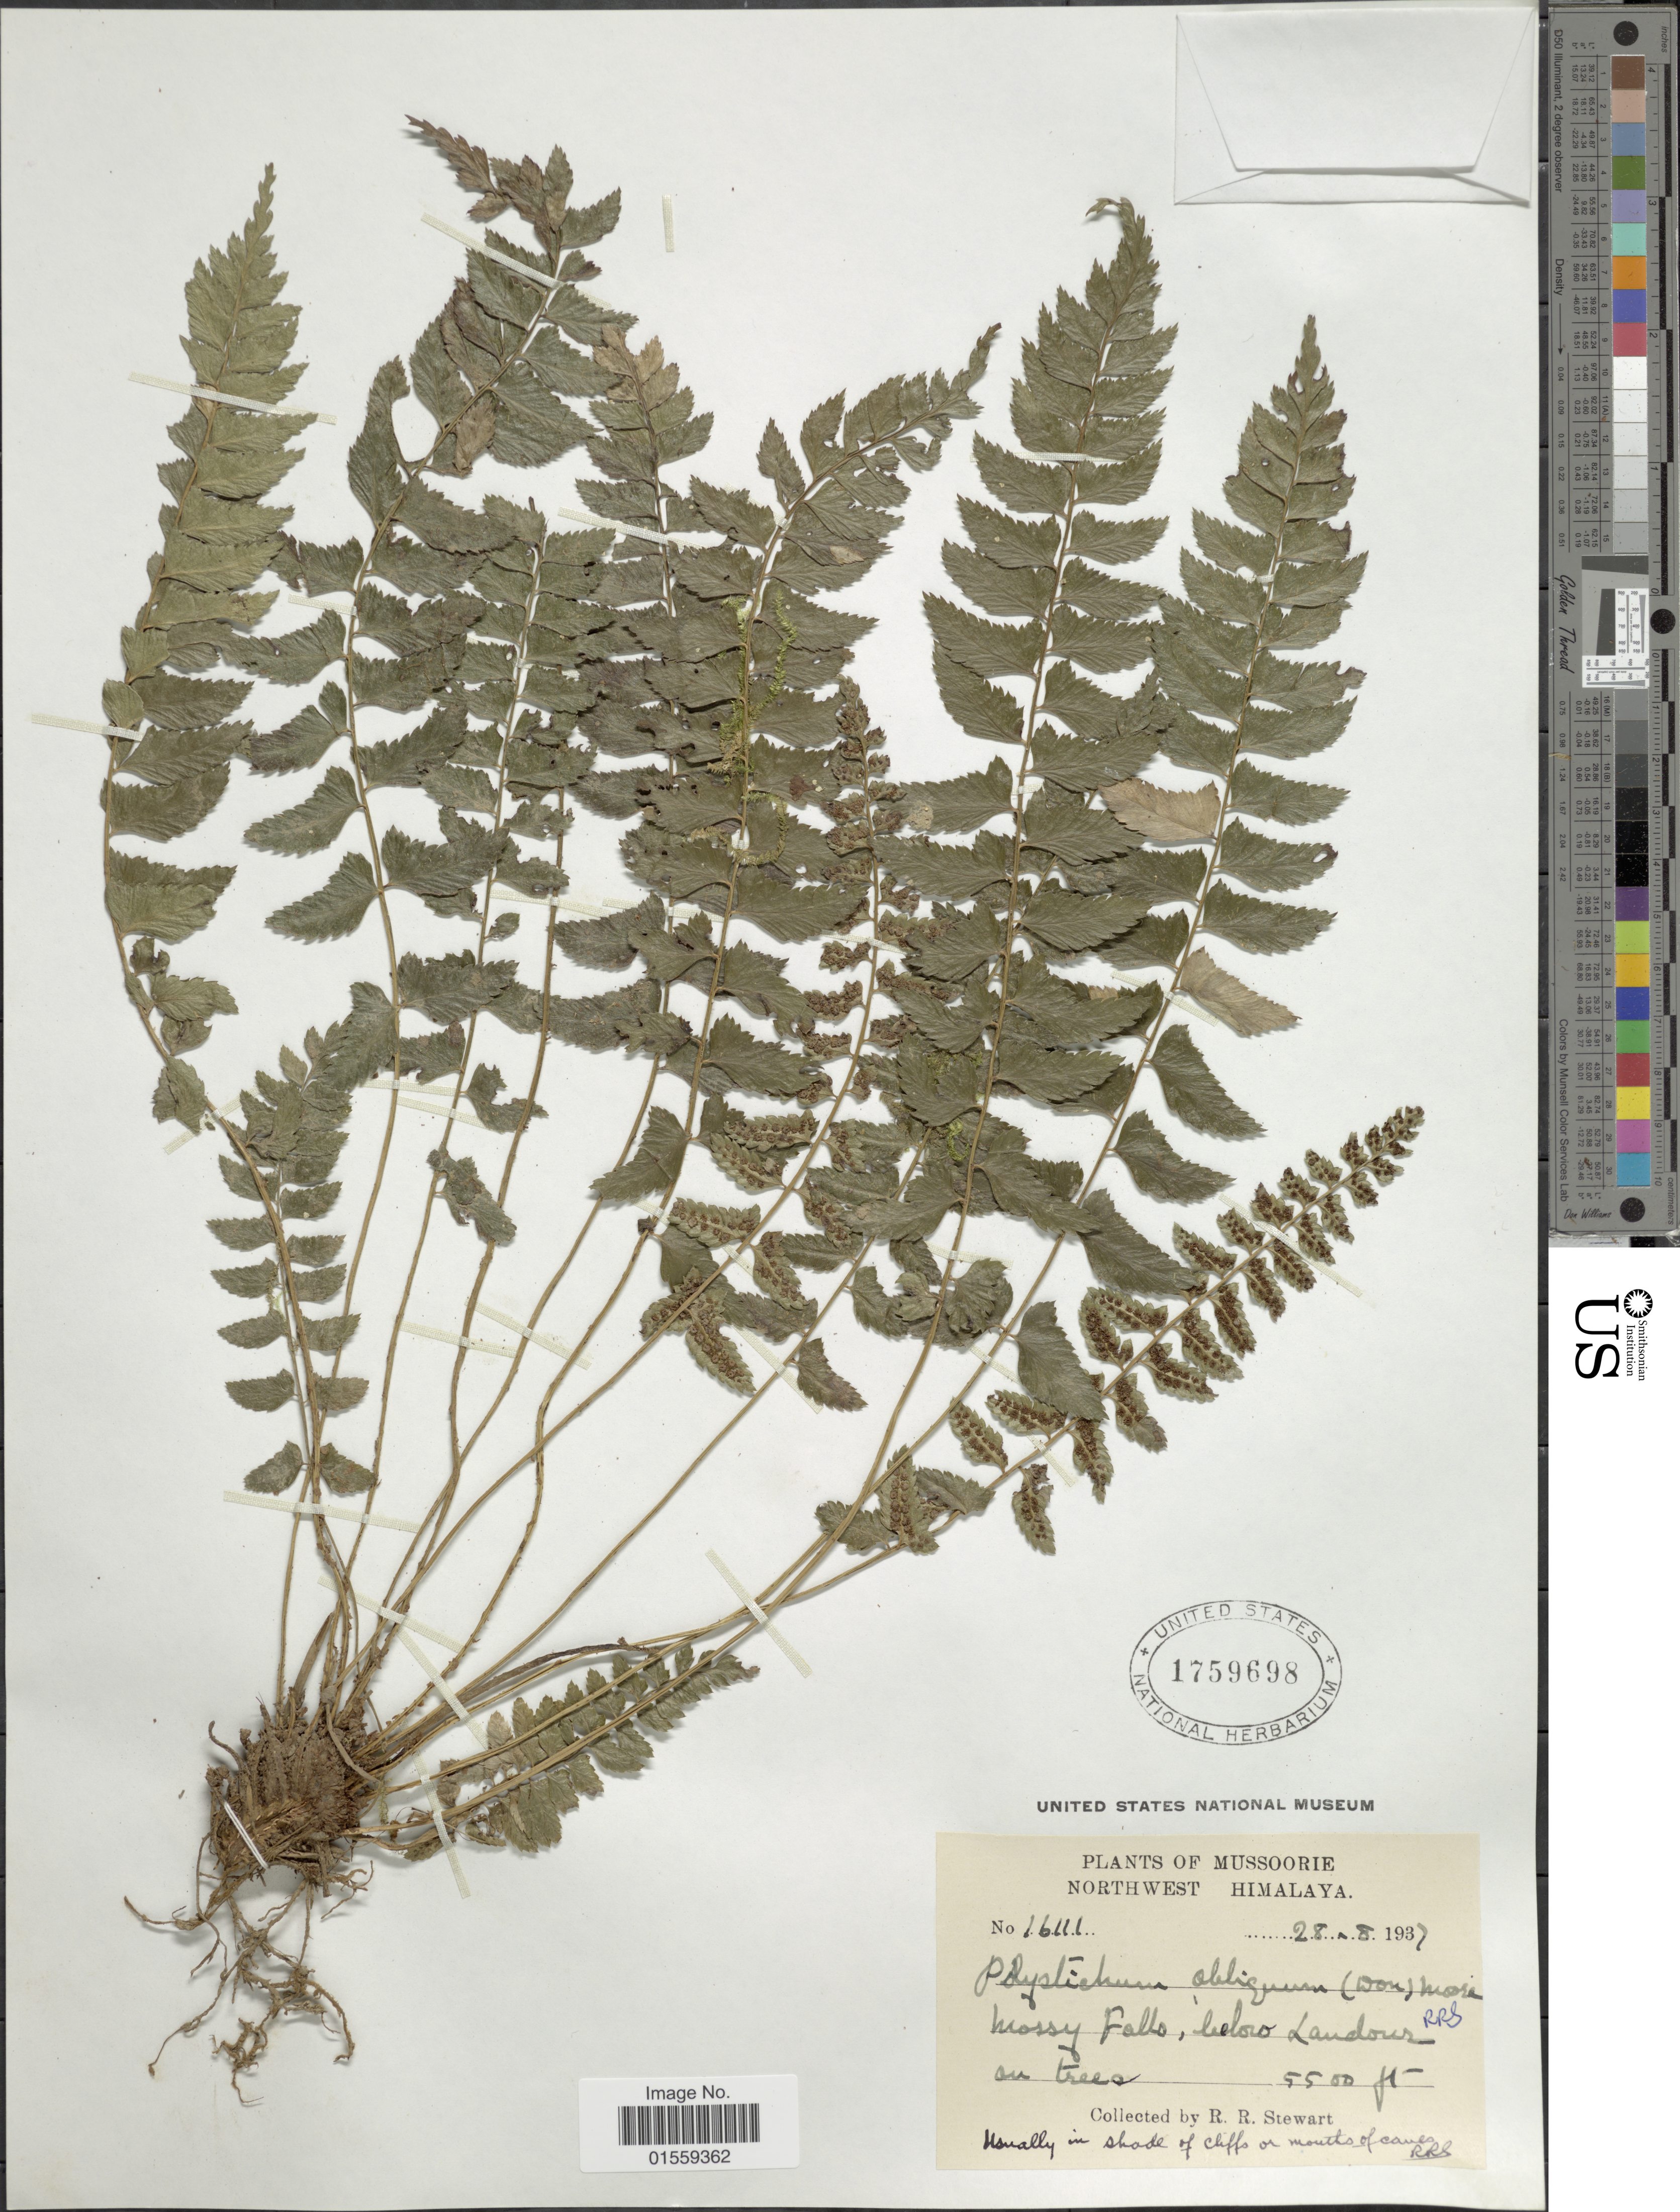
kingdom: Plantae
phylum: Tracheophyta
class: Polypodiopsida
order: Polypodiales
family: Dryopteridaceae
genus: Polystichum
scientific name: Polystichum obliquum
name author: (D. Don) T. Moore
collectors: R. R. Stewart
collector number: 1611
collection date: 1937-08-28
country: India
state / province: Uttarakhand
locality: Mussoorie, Northwest Himalaya, Mossy Falls, below Landour, on trees.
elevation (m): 1676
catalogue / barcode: US 1759698